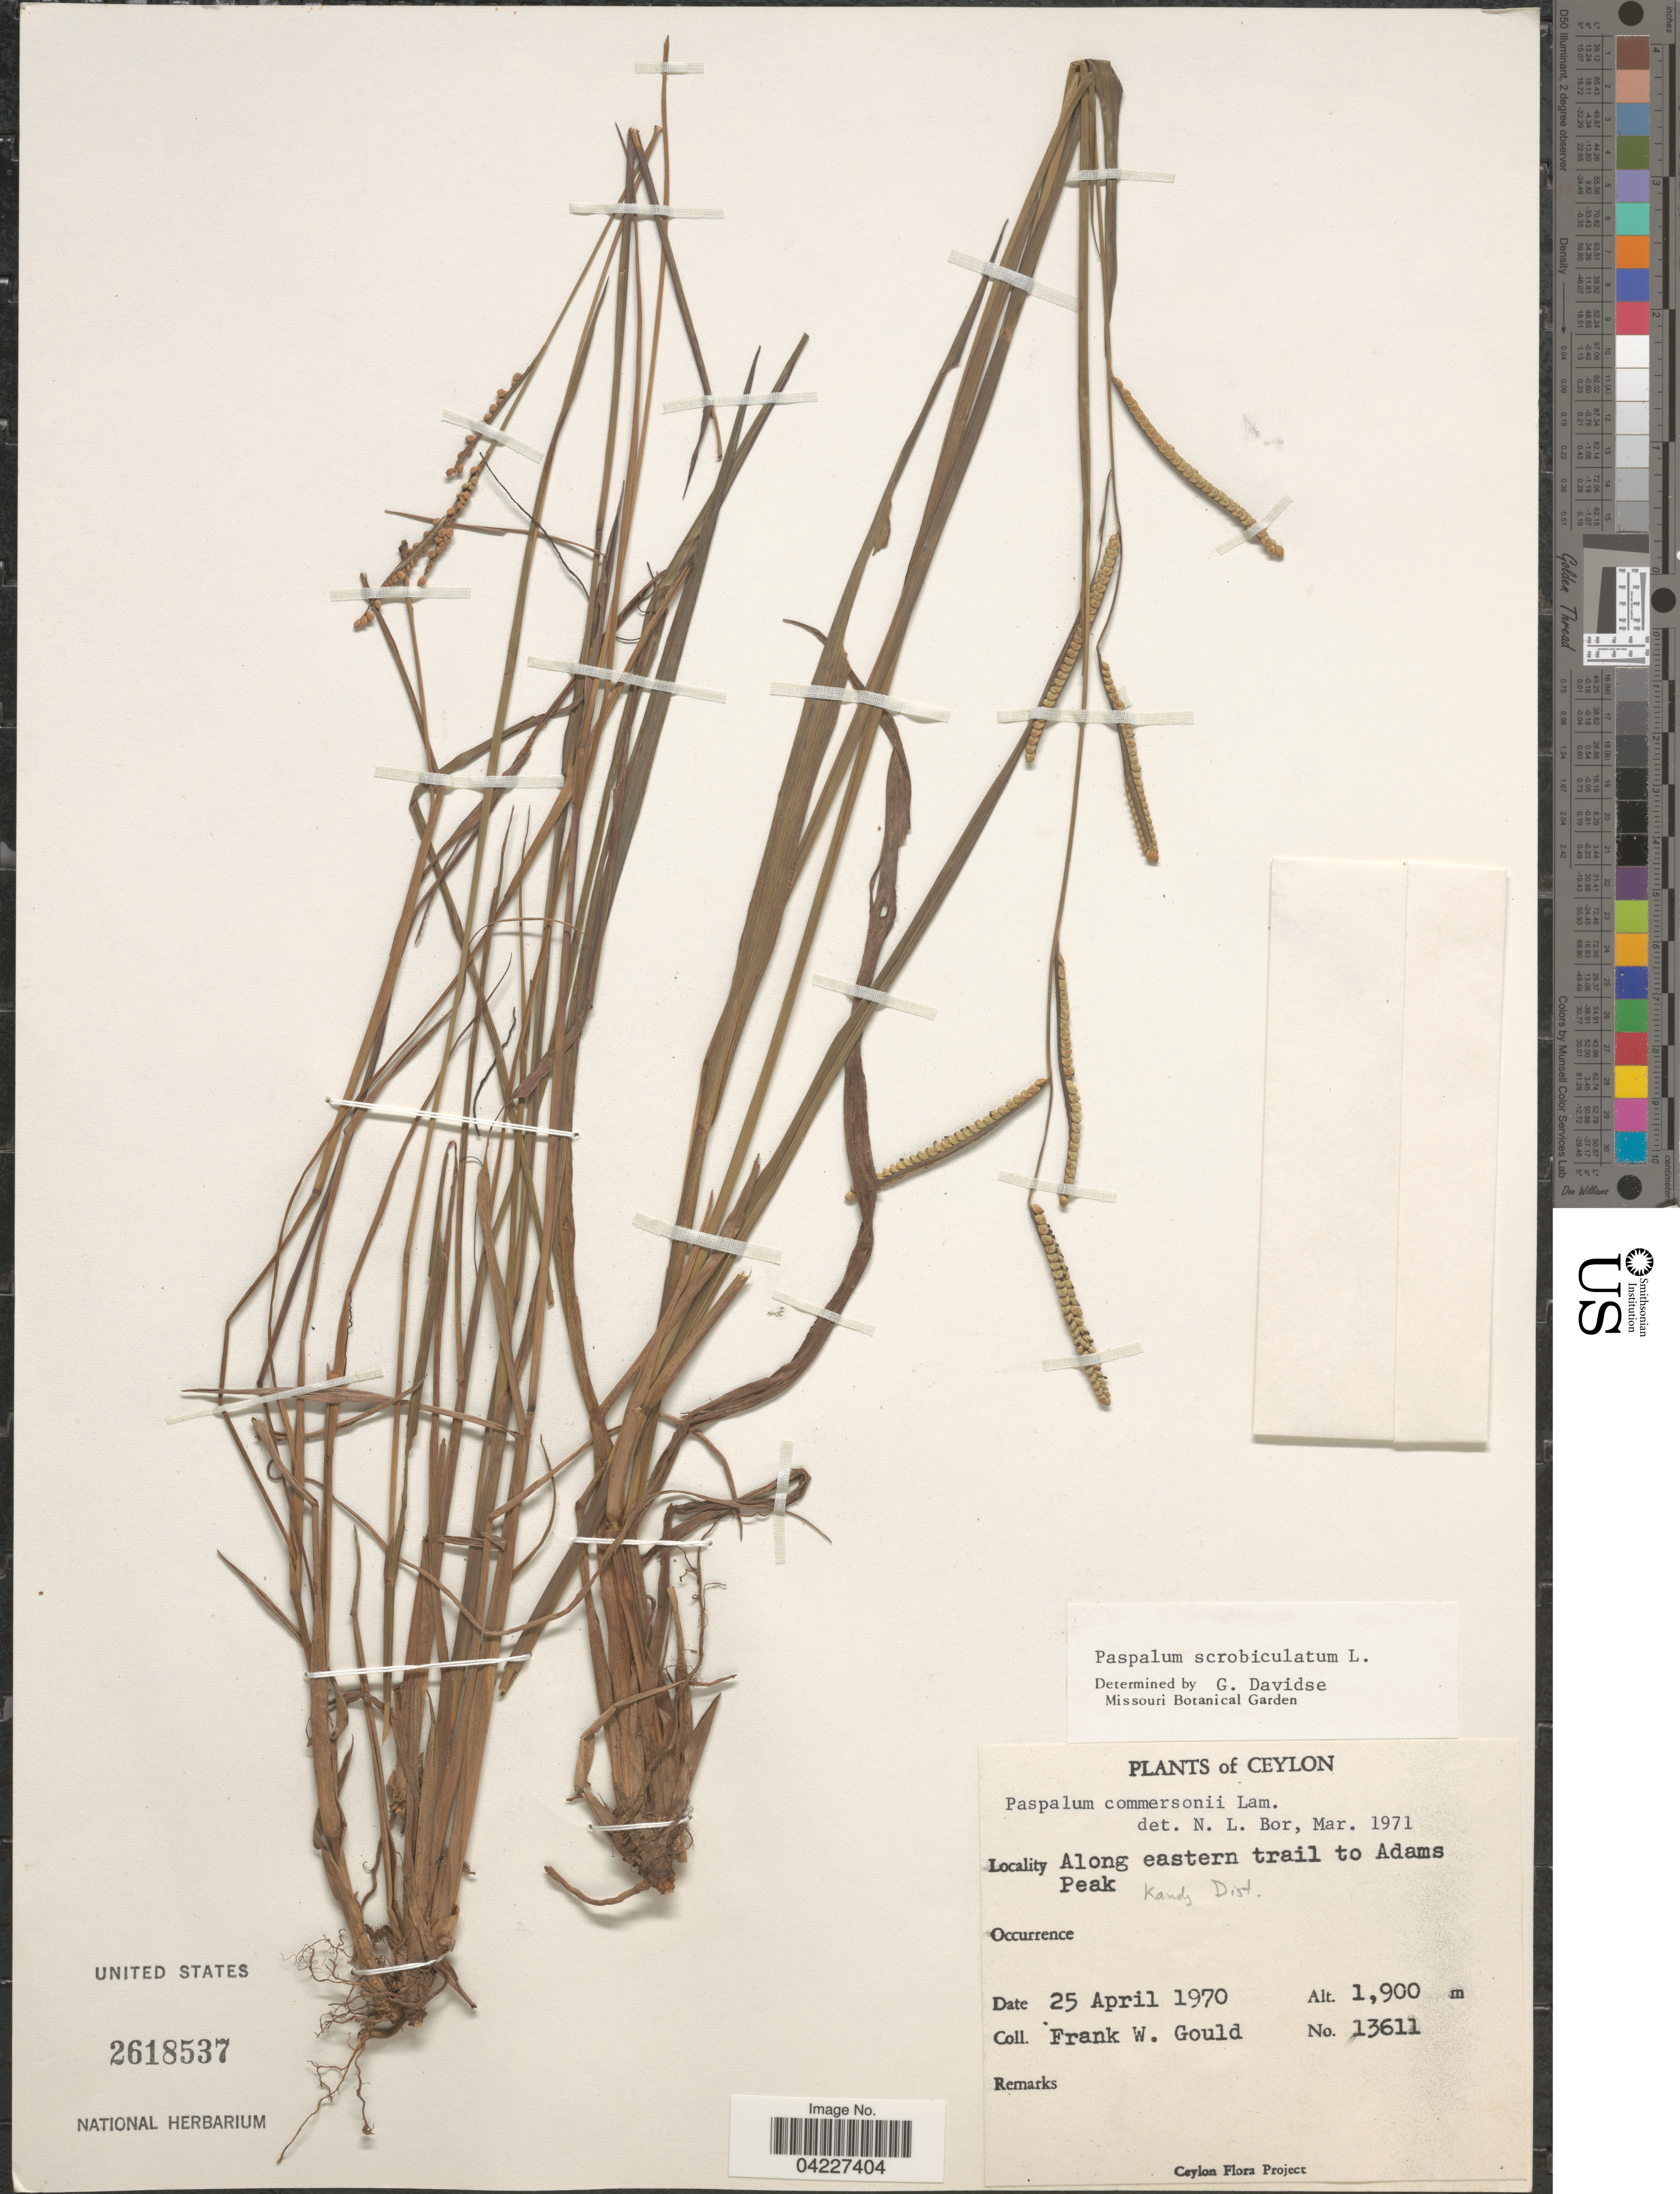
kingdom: Plantae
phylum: Tracheophyta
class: Liliopsida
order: Poales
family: Poaceae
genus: Paspalum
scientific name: Paspalum scrobiculatum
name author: L.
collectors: F. W. Gould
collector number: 13611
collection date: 1970-04-25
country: Sri Lanka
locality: Ceylon. Along eastern trail to Adams Peak. Kandy Dist.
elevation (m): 1900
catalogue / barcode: US 2618537